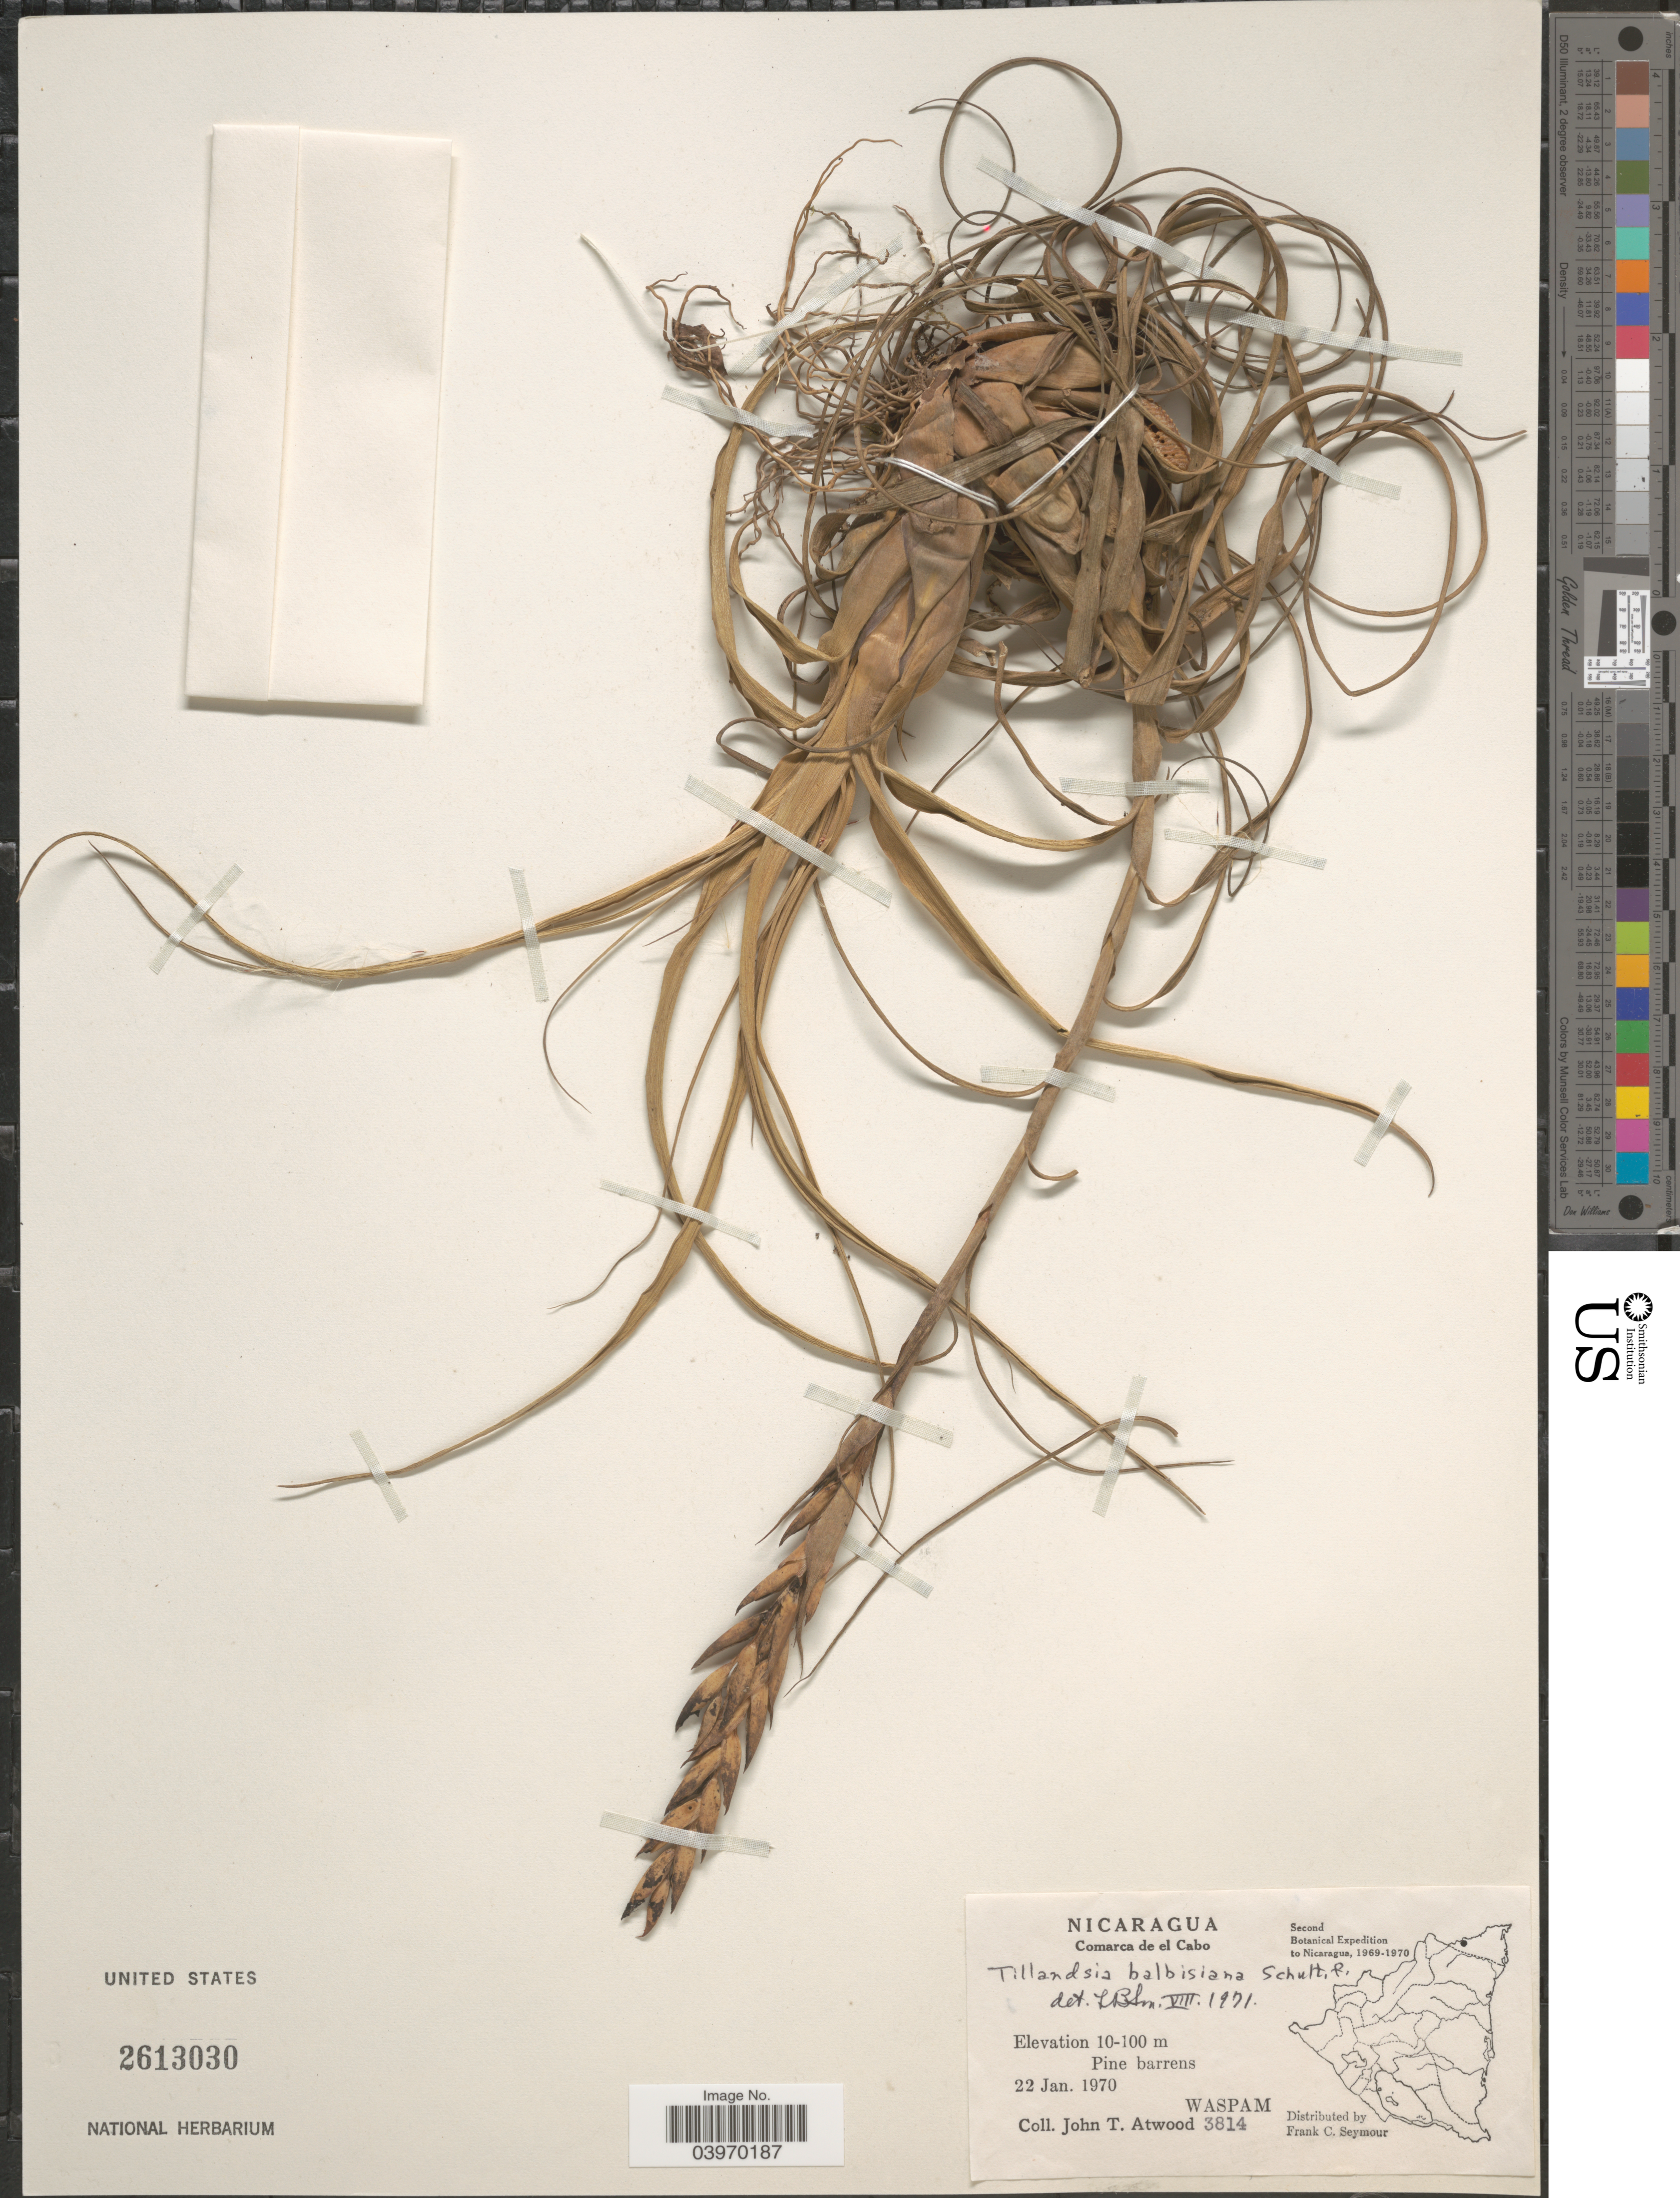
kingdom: Plantae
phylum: Tracheophyta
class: Liliopsida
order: Poales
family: Bromeliaceae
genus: Tillandsia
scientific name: Tillandsia balbisiana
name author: Schult. f.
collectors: J. T. Atwood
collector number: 3814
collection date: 1970-01-22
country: Nicaragua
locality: Comarca de el Cabo. Waspam.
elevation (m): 10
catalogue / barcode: US 2613030